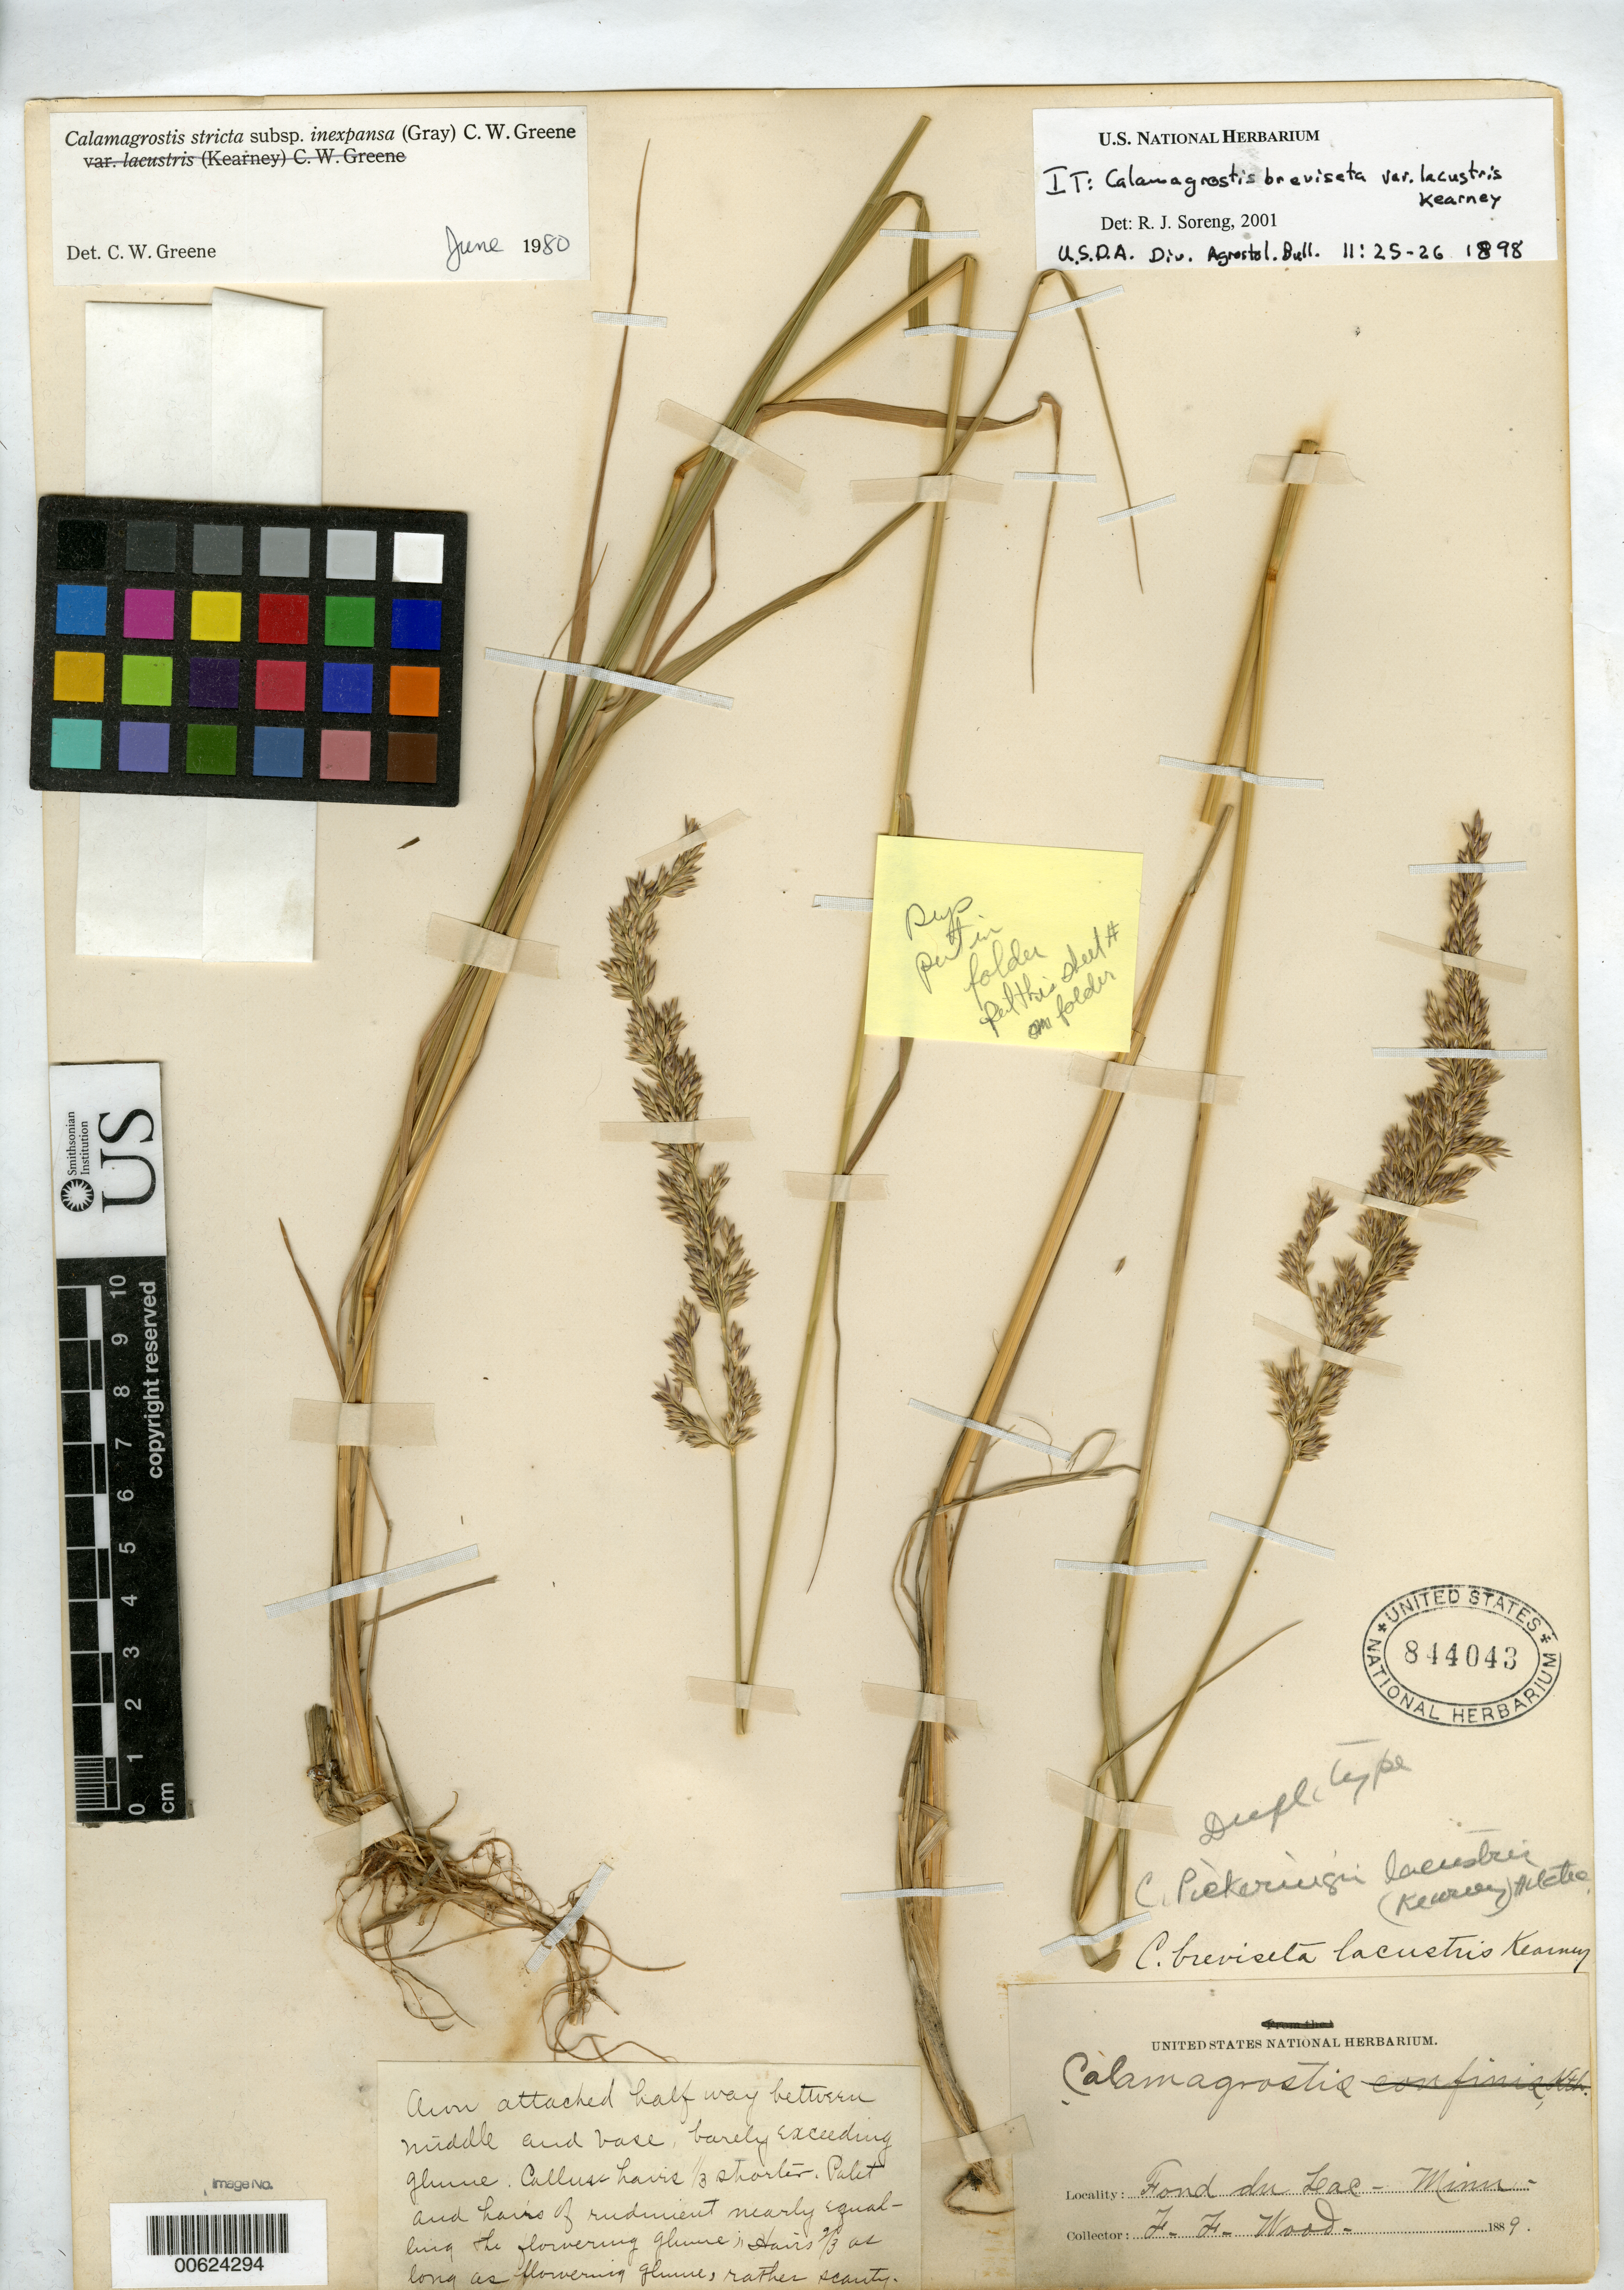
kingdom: Plantae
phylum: Tracheophyta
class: Liliopsida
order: Poales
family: Poaceae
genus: Calamagrostis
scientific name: Calamagrostis breviseta var. lacustris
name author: Kearney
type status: Isotype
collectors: F. Wood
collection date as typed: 1889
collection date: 1889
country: United States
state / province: Minnesota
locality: Near Lake Superior, Fond du Lac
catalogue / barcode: US 844043